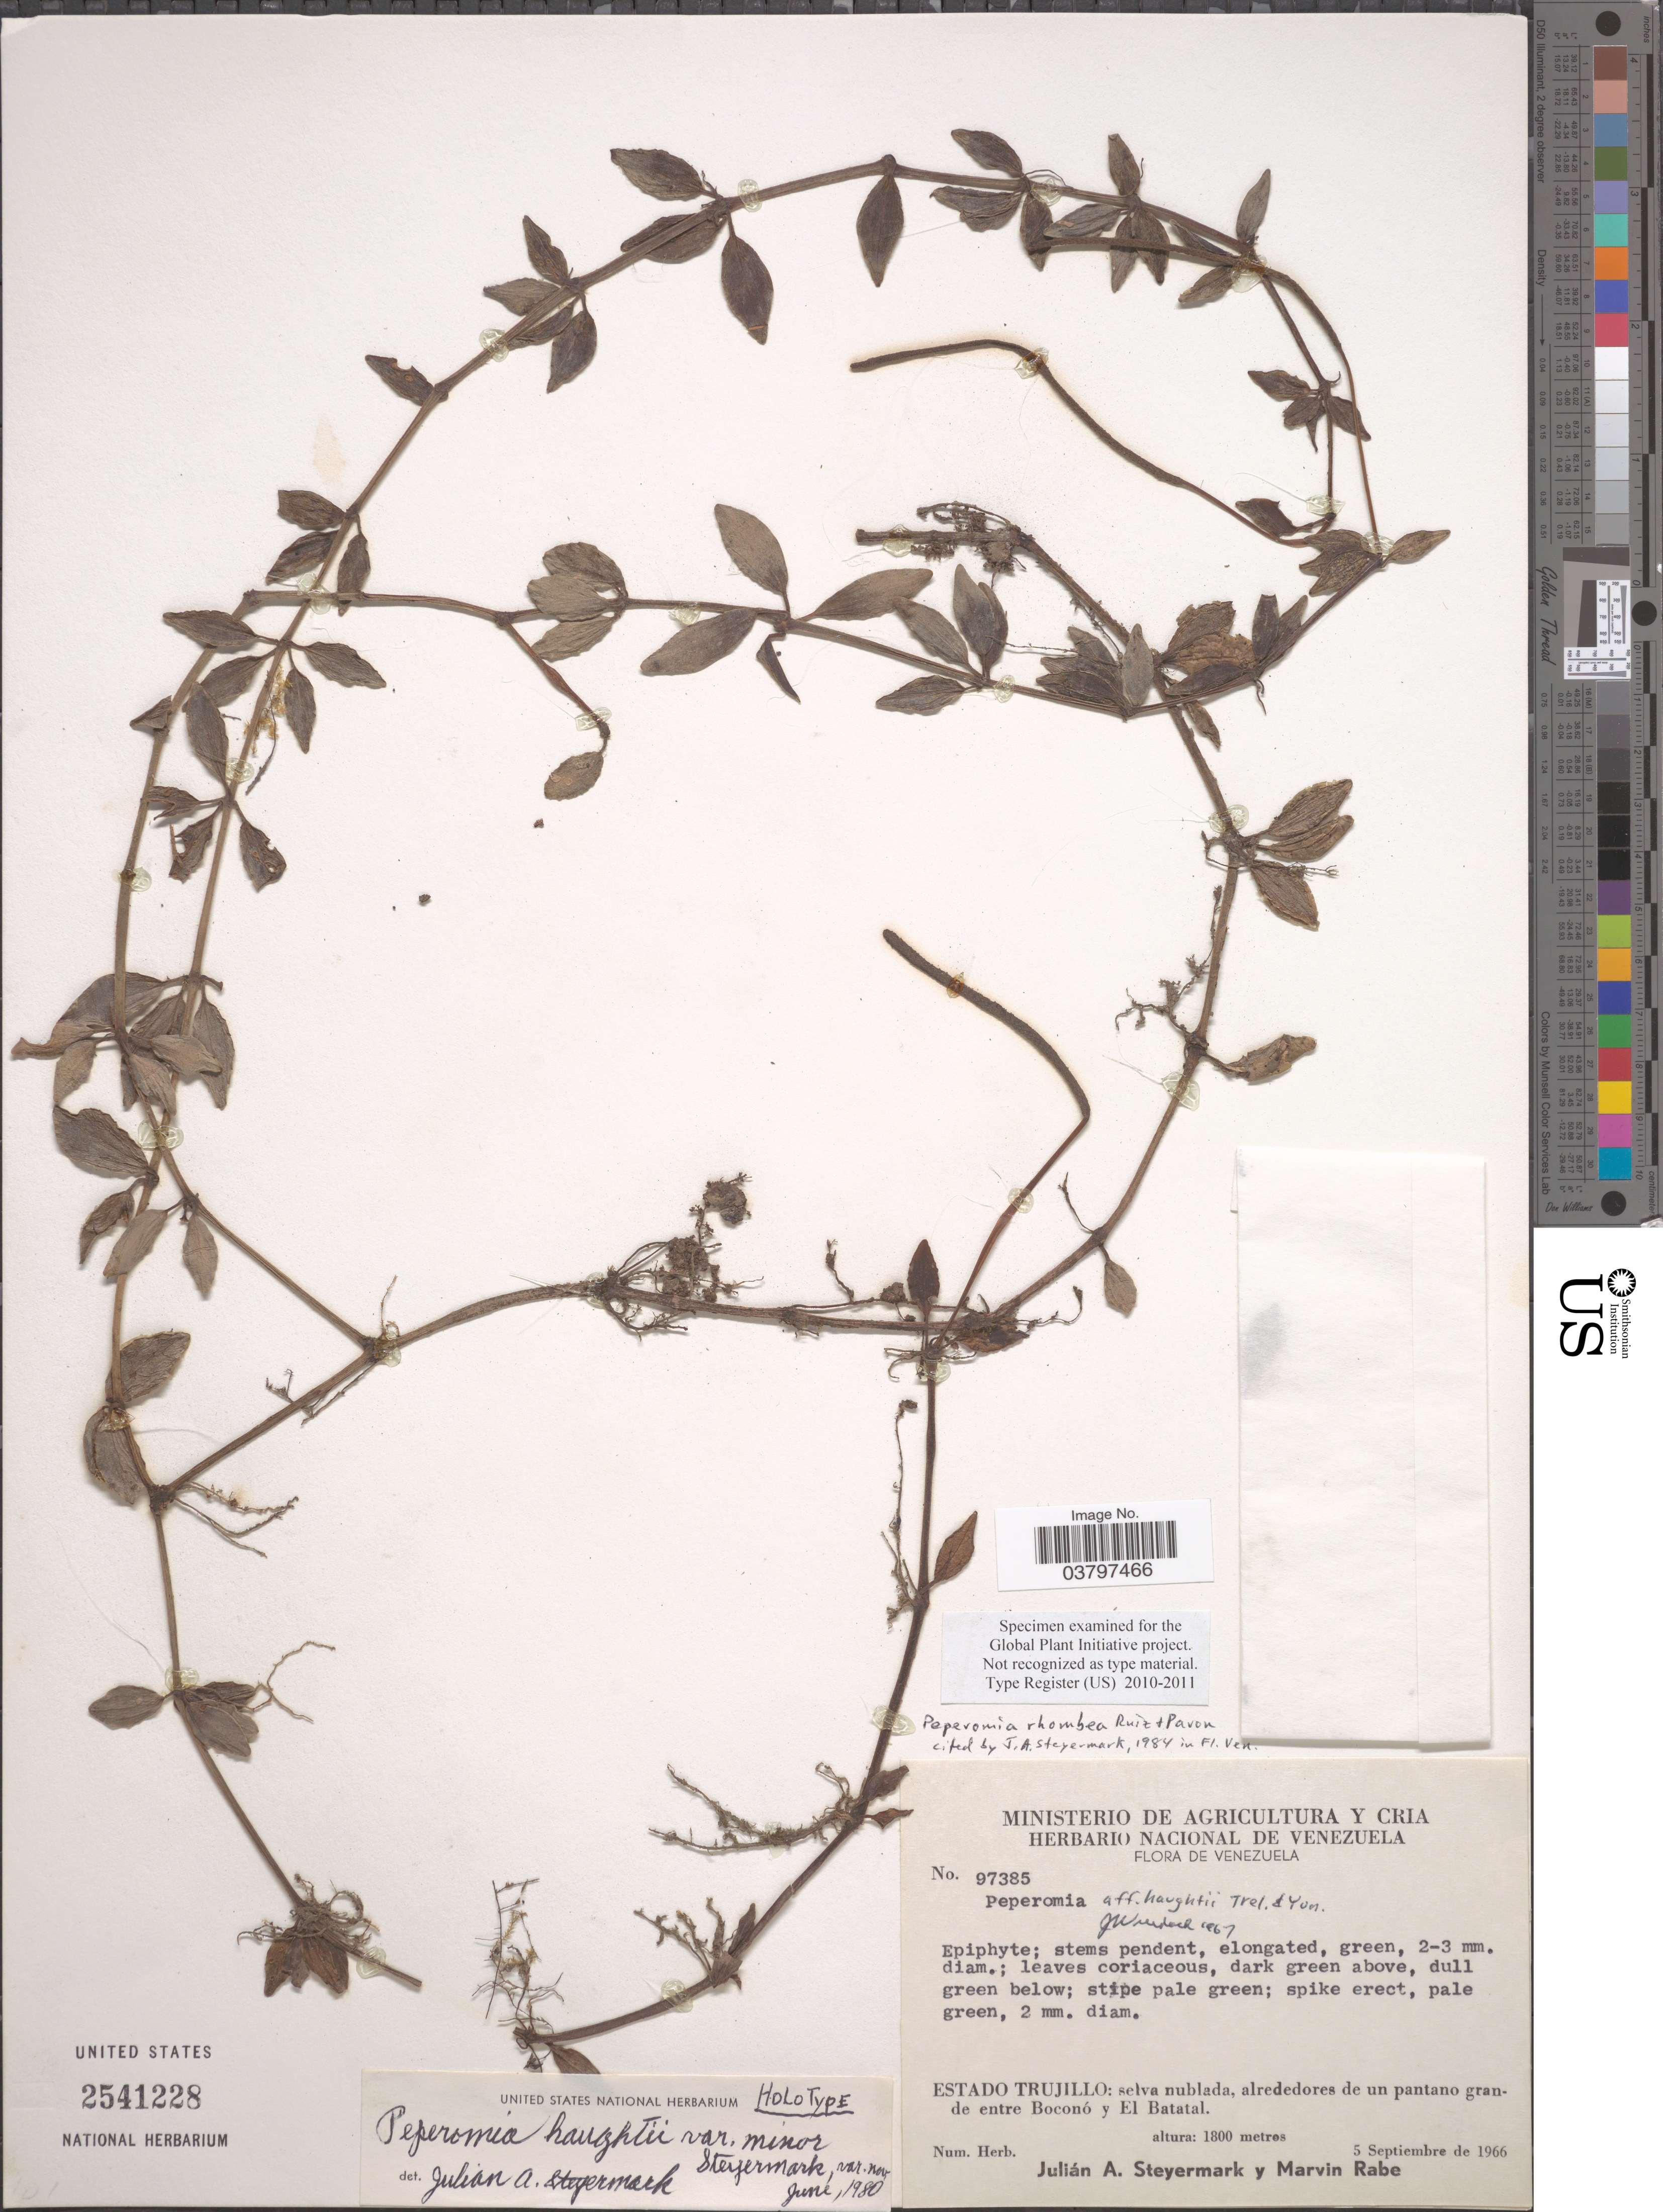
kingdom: Plantae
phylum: Tracheophyta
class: Magnoliopsida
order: Piperales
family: Piperaceae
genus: Peperomia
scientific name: Peperomia haughtii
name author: Trel. & Yunck.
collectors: J. Steyermark & M. Rabe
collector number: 97385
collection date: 1966-09-05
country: Venezuela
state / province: Trujillo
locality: Estado Trujillo: selva nublada, alrededores de un pantano grande entre Boconó y El Batatal.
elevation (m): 1800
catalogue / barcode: US 2541228